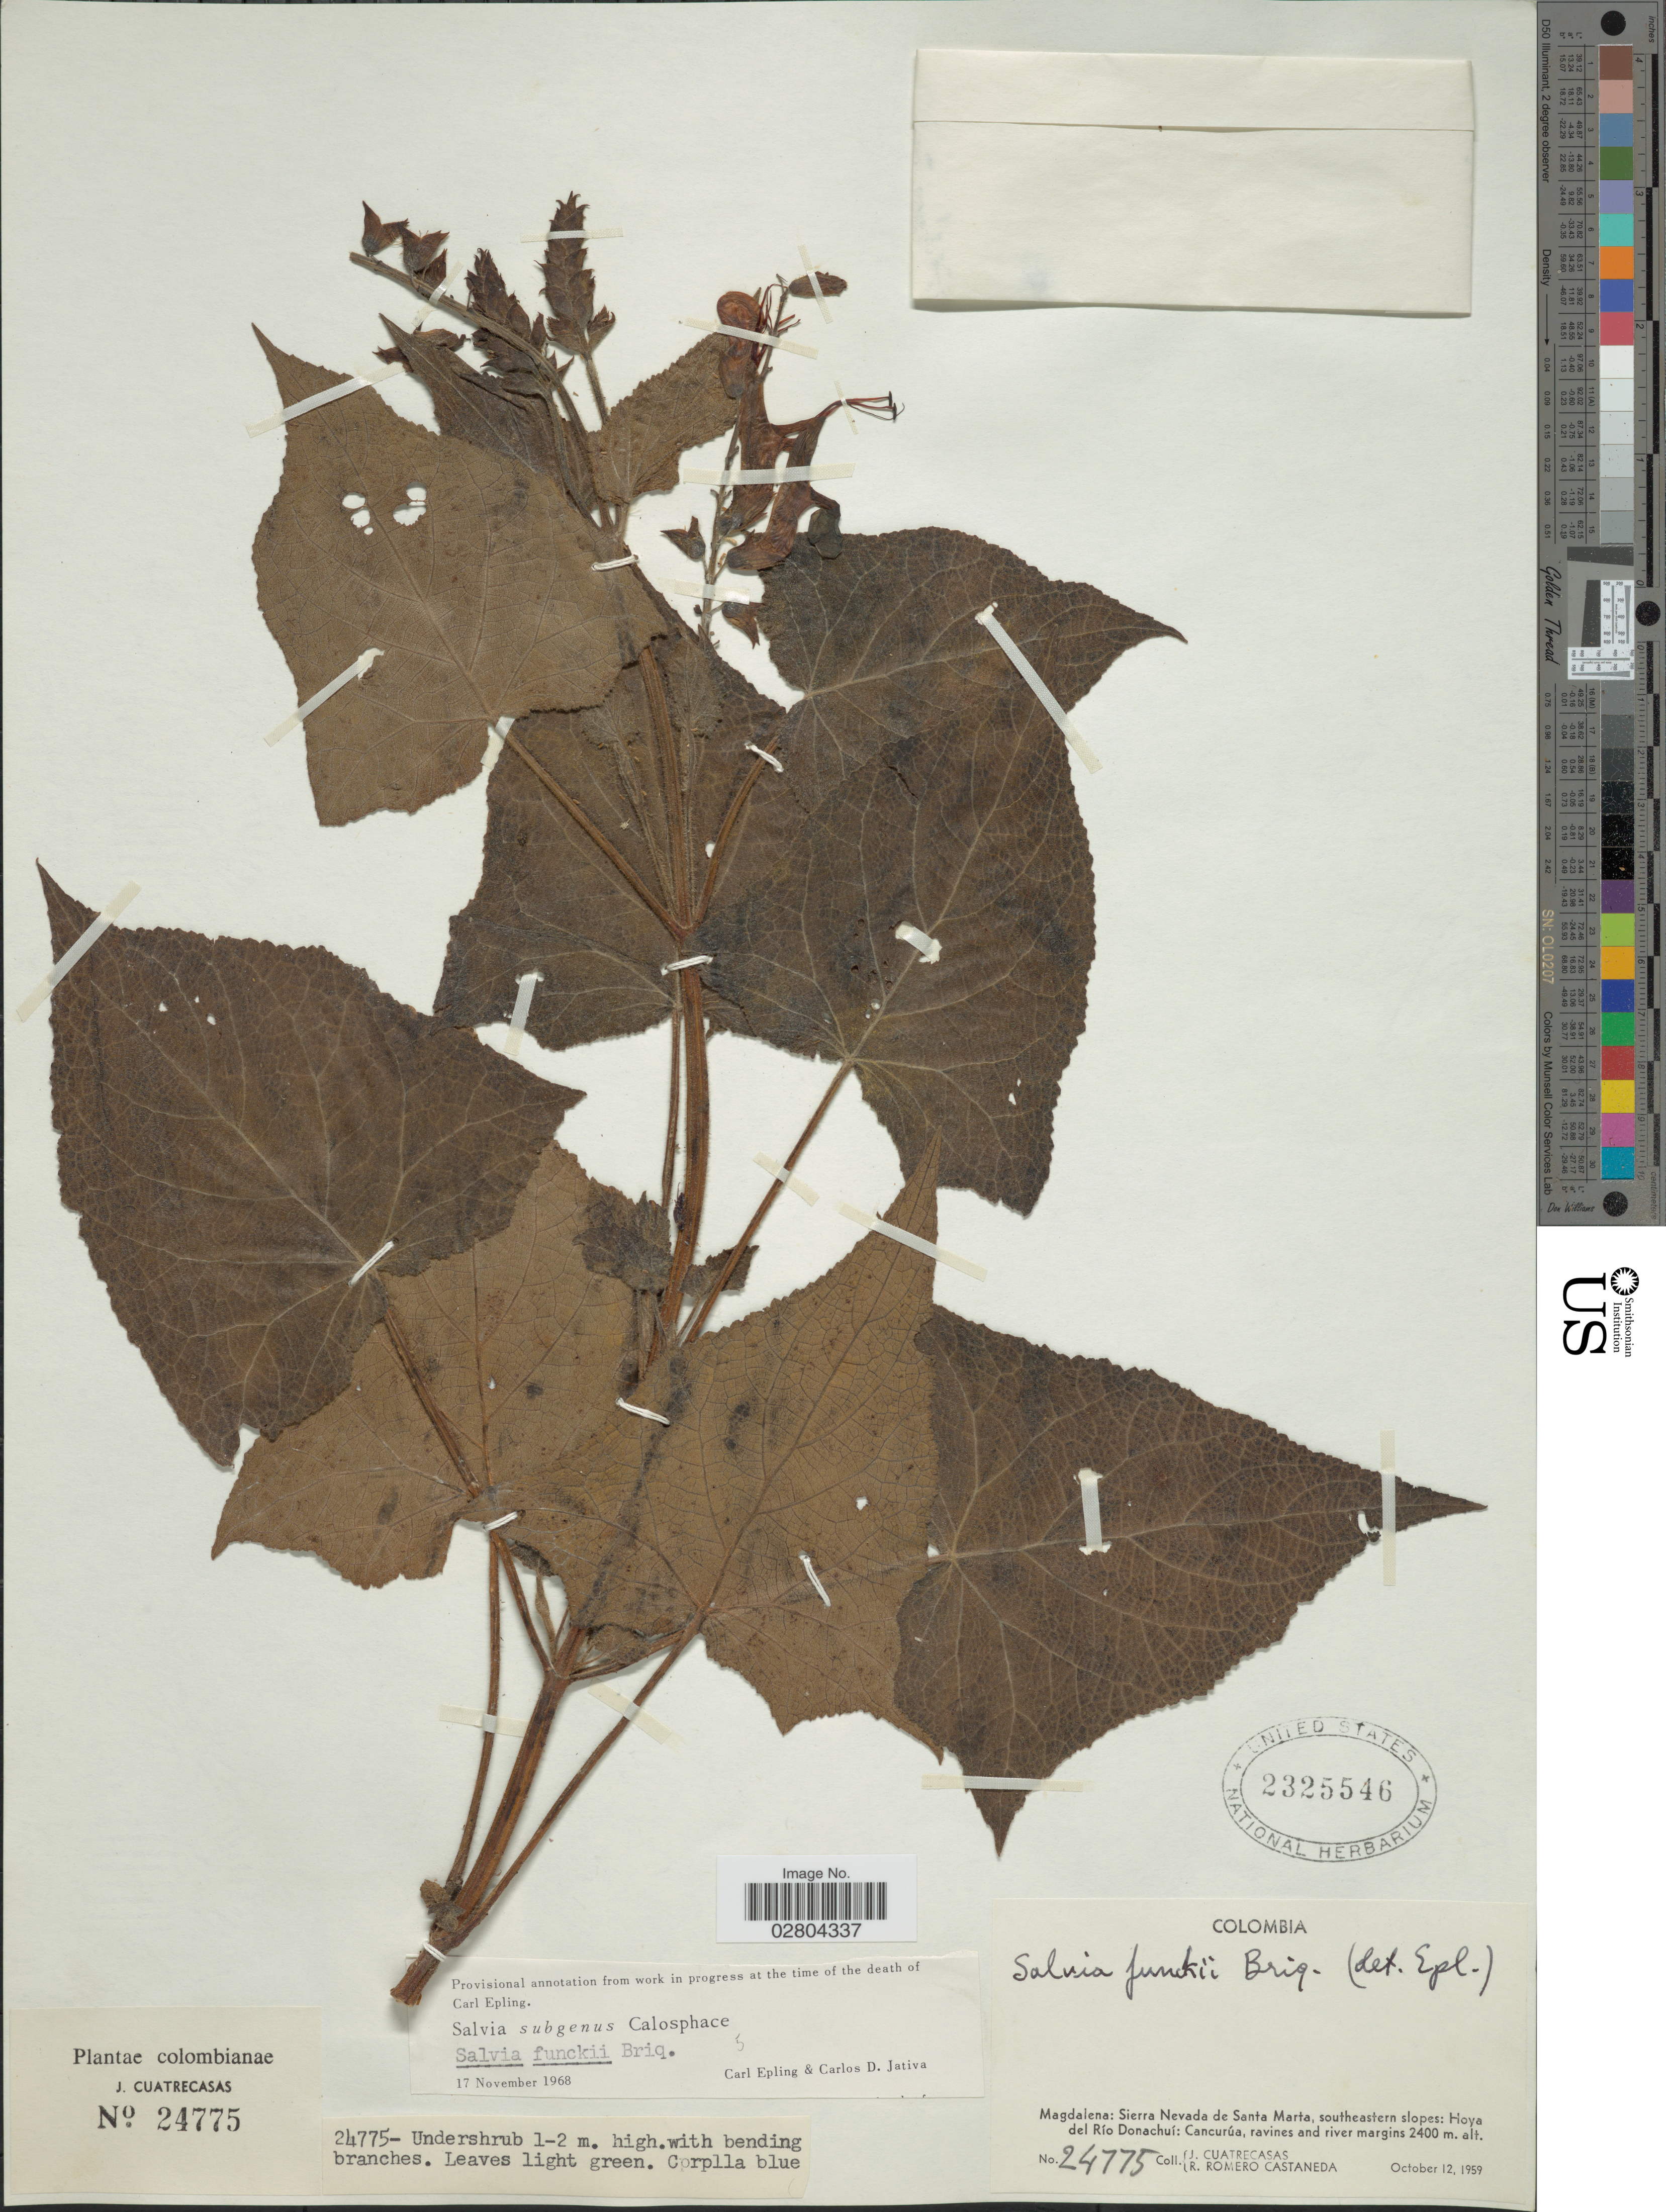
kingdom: Plantae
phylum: Tracheophyta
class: Magnoliopsida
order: Lamiales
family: Lamiaceae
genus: Salvia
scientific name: Salvia funckii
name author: Briq.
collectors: J. Cuatrecasas & R. Romero Castañeda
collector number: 24775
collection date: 1959-10-12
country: Colombia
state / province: Magdalena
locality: Sierra Nevada de Santa Marta, southeastern slopes: Hoya del Río Donachuí: Cancurúa, ravines and river margins.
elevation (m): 2400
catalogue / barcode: US 2325546